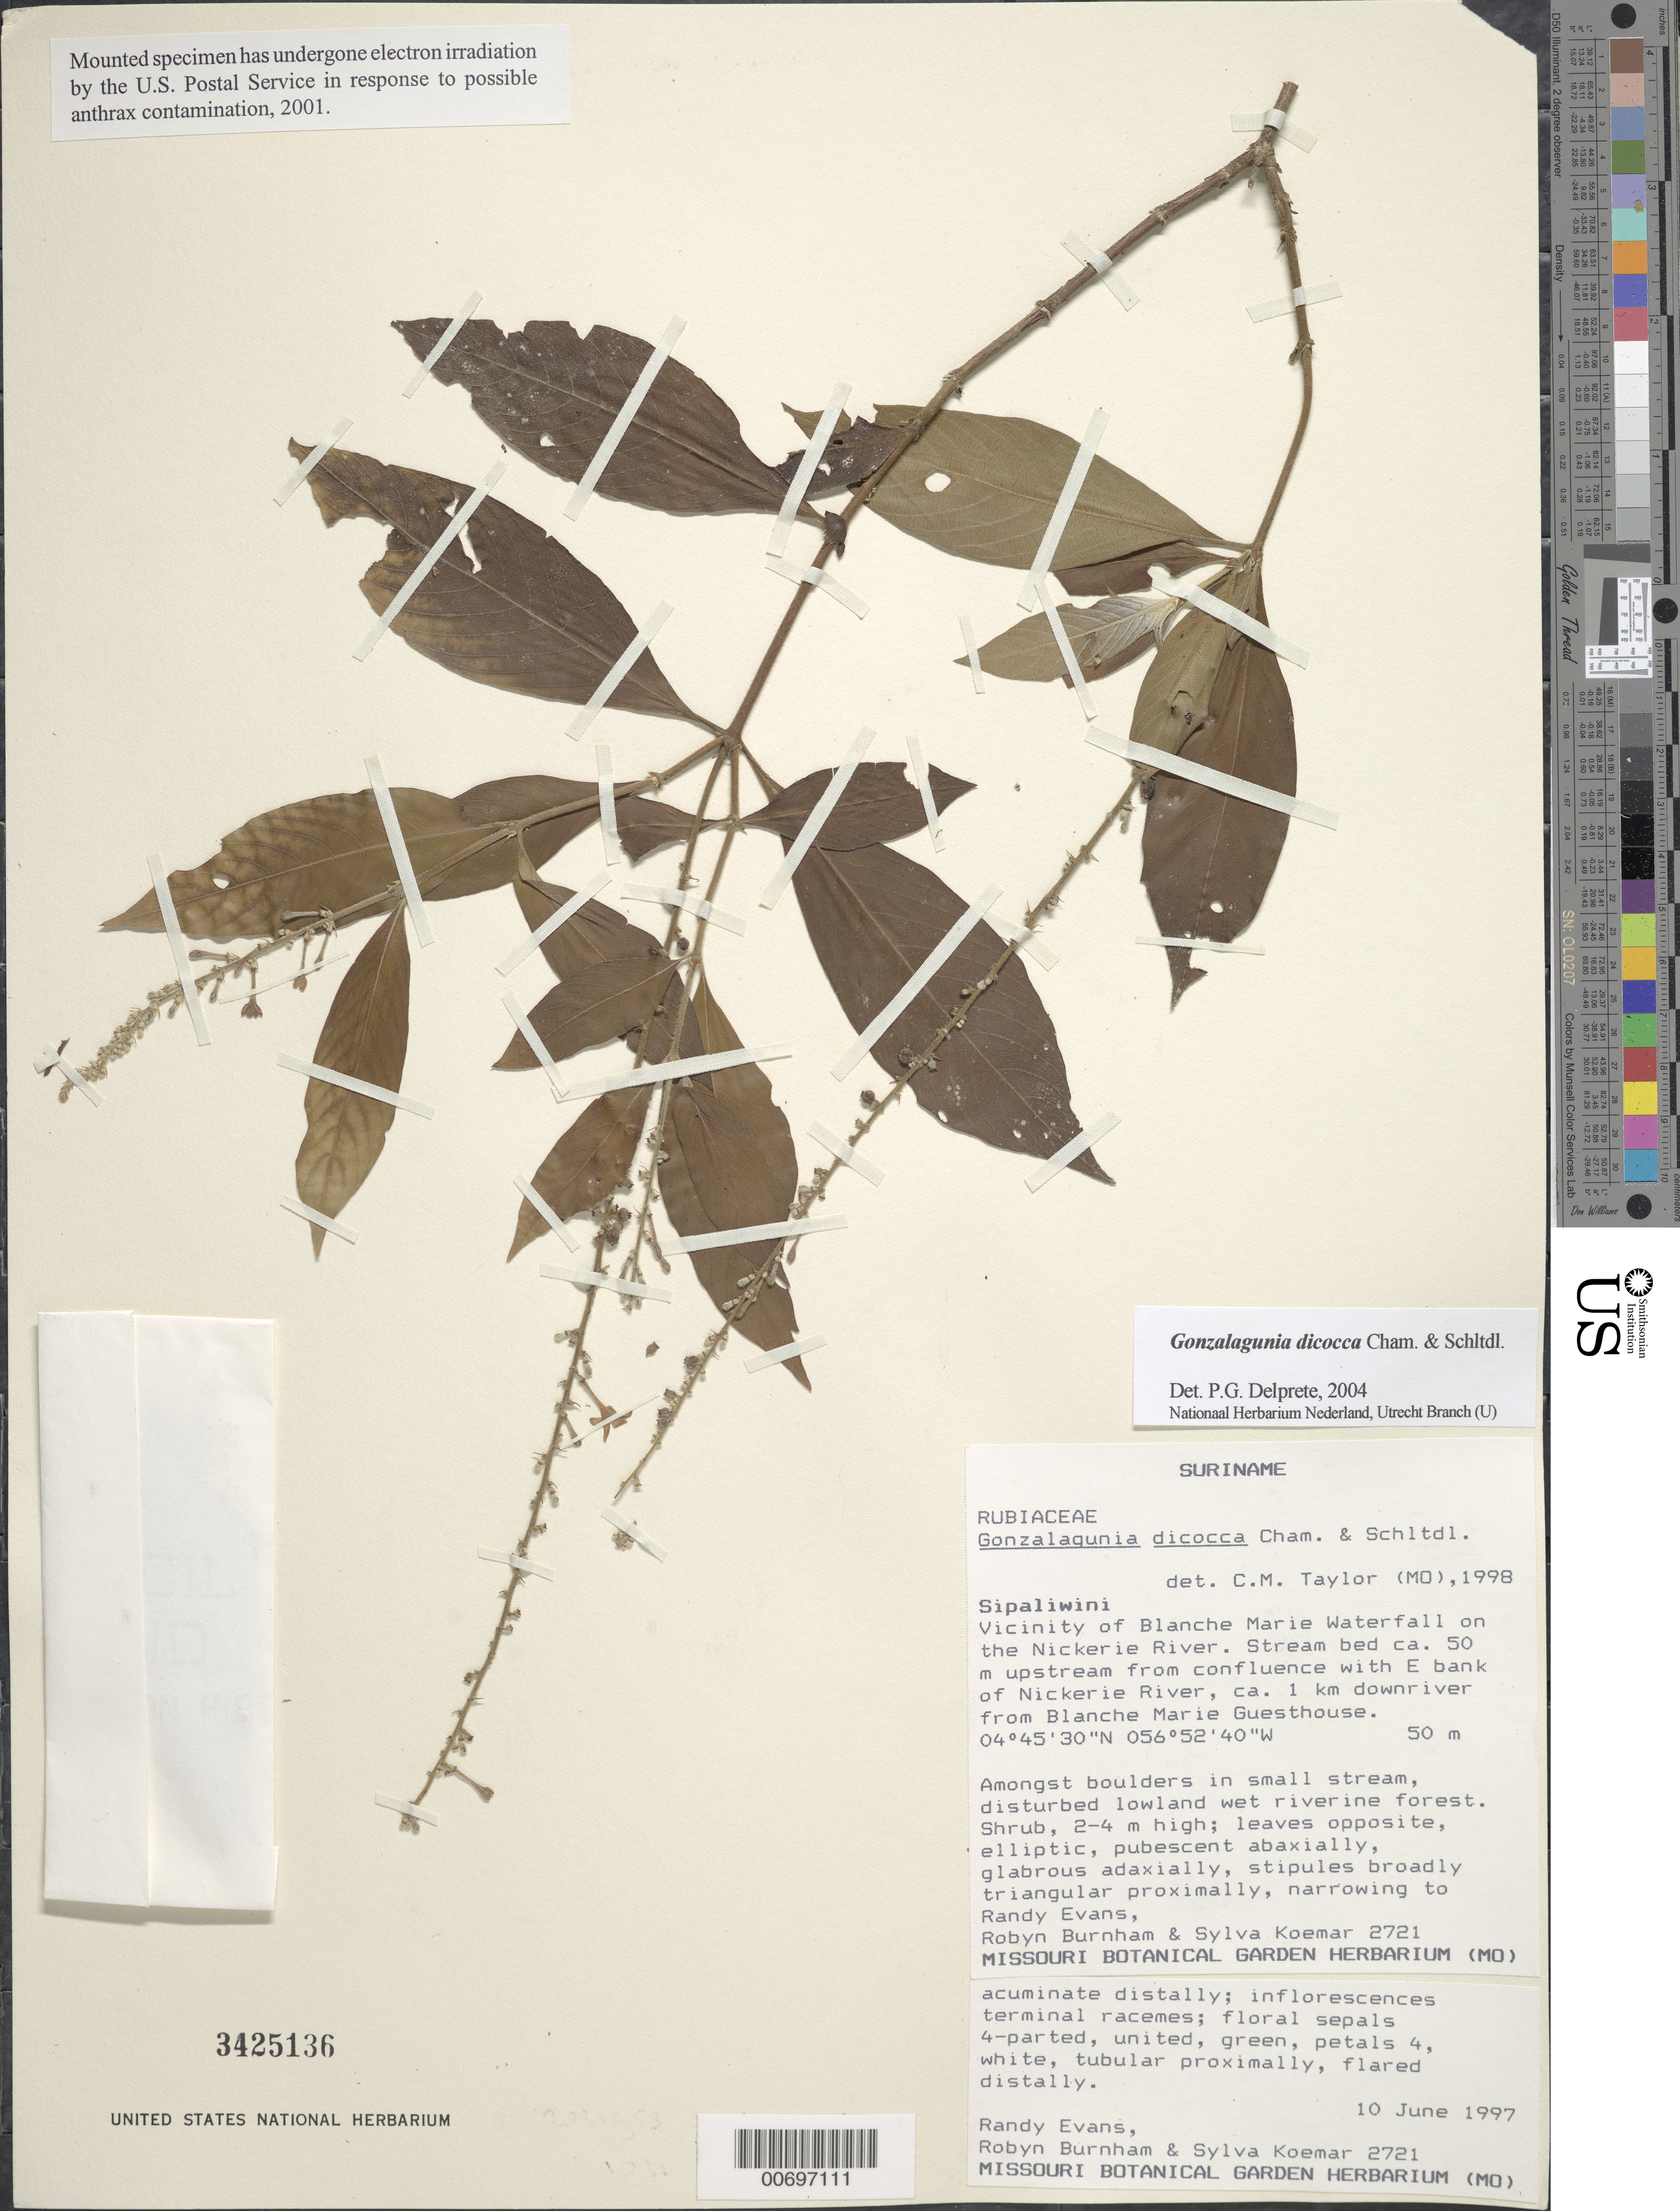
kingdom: Plantae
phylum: Tracheophyta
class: Magnoliopsida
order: Gentianales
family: Rubiaceae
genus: Gonzalagunia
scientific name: Gonzalagunia dicocca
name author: Cham. & Schltdl.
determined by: Delprete, P. G., Herb. de Guyane Cay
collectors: R. Evans, R. Burnham & S. Koemar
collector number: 2721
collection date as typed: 10-Jun-97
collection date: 1997-06-10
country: Suriname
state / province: Sipaliwini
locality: Blanche Marie Waterfall, vic., on Nickerie R.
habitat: Stream bed, amongst boulders in small stream, disturbed lowland wet riverine forest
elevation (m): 50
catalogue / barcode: US 3425136